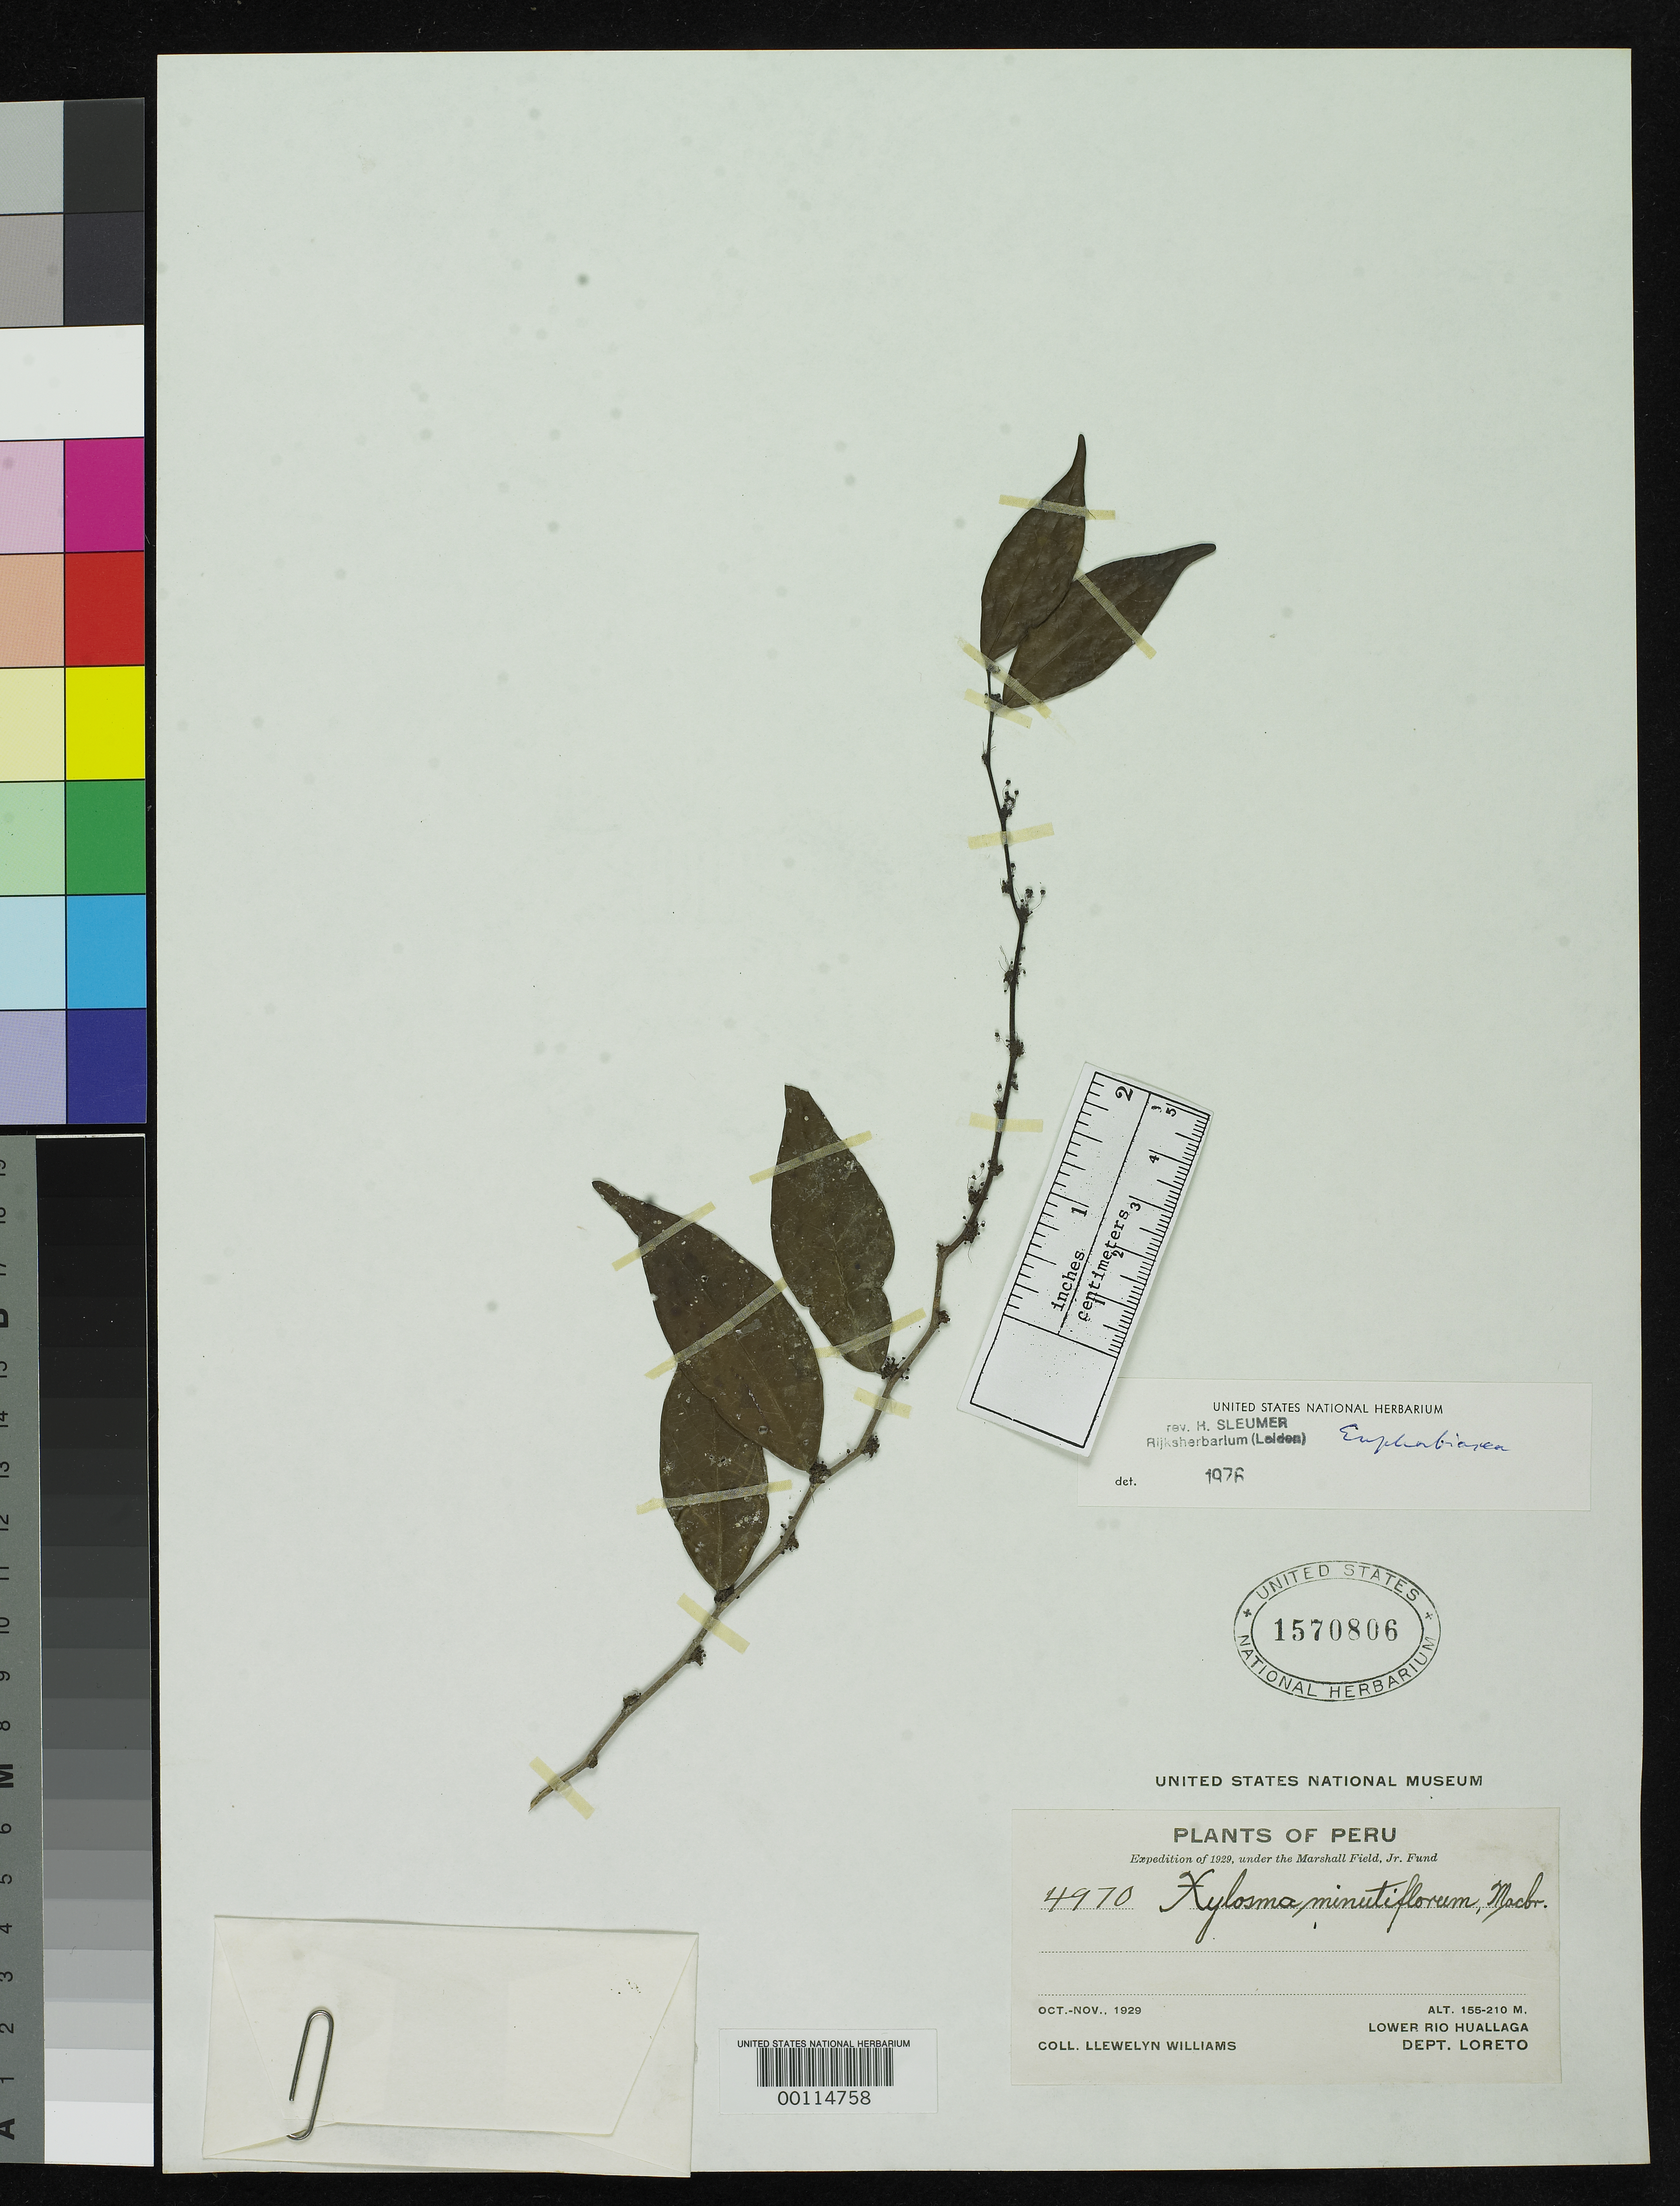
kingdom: Plantae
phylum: Tracheophyta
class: Magnoliopsida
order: Malpighiales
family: Salicaceae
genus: Xylosma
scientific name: Xylosma minutiflora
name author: J.F. Macbr.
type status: Isotype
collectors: Ll. Williams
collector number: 4970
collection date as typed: Oct 1929 to -- Nov 1929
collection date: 1929-10/1929-11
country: Peru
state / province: Loreto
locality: Puerto Arturo, Yurimaguas.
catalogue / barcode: US 1570806